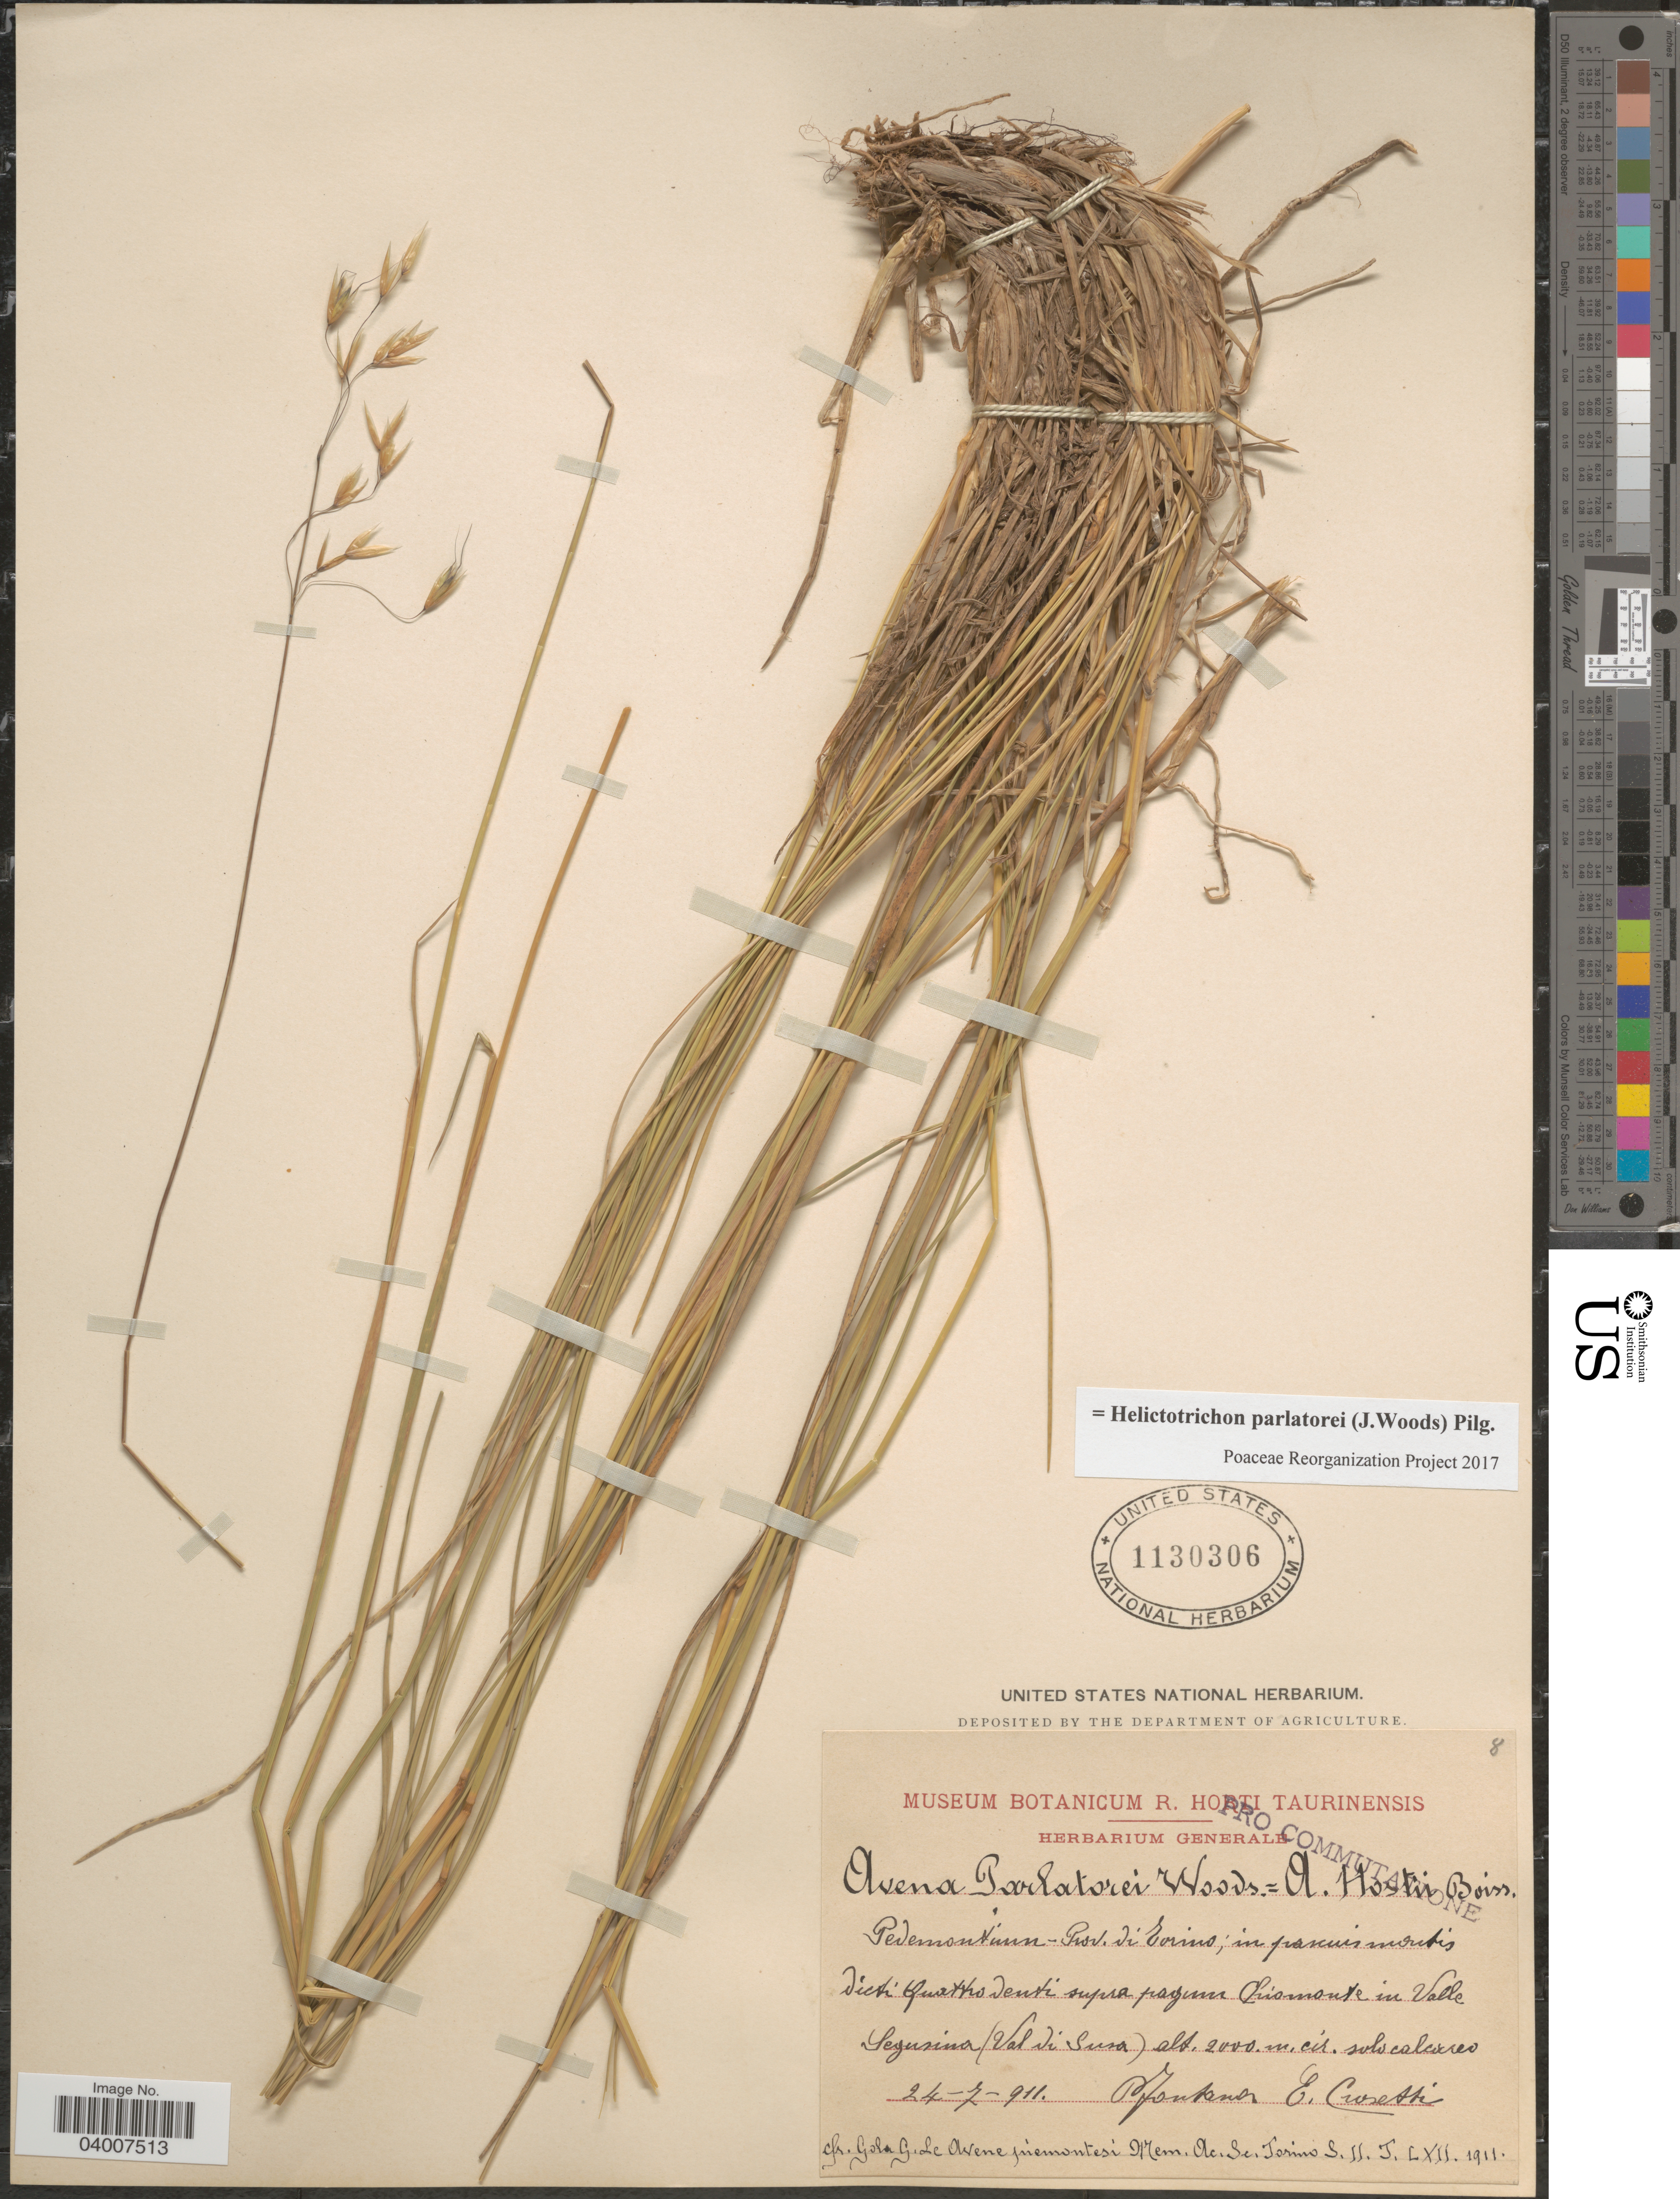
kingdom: Plantae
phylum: Tracheophyta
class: Liliopsida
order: Poales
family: Poaceae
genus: Helictotrichon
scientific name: Helictotrichon parlatorei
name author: (J. Woods) Pilg.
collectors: J. Crosetti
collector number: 8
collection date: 1911-07-24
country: Italy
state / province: Piedmont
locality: Prov. di Corino; in prancuis montis dicti Quattro densti supra pragum Chiomonte in Valle Seyunina (Val di Susa). [interpreted]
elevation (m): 2000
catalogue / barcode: US 1130306